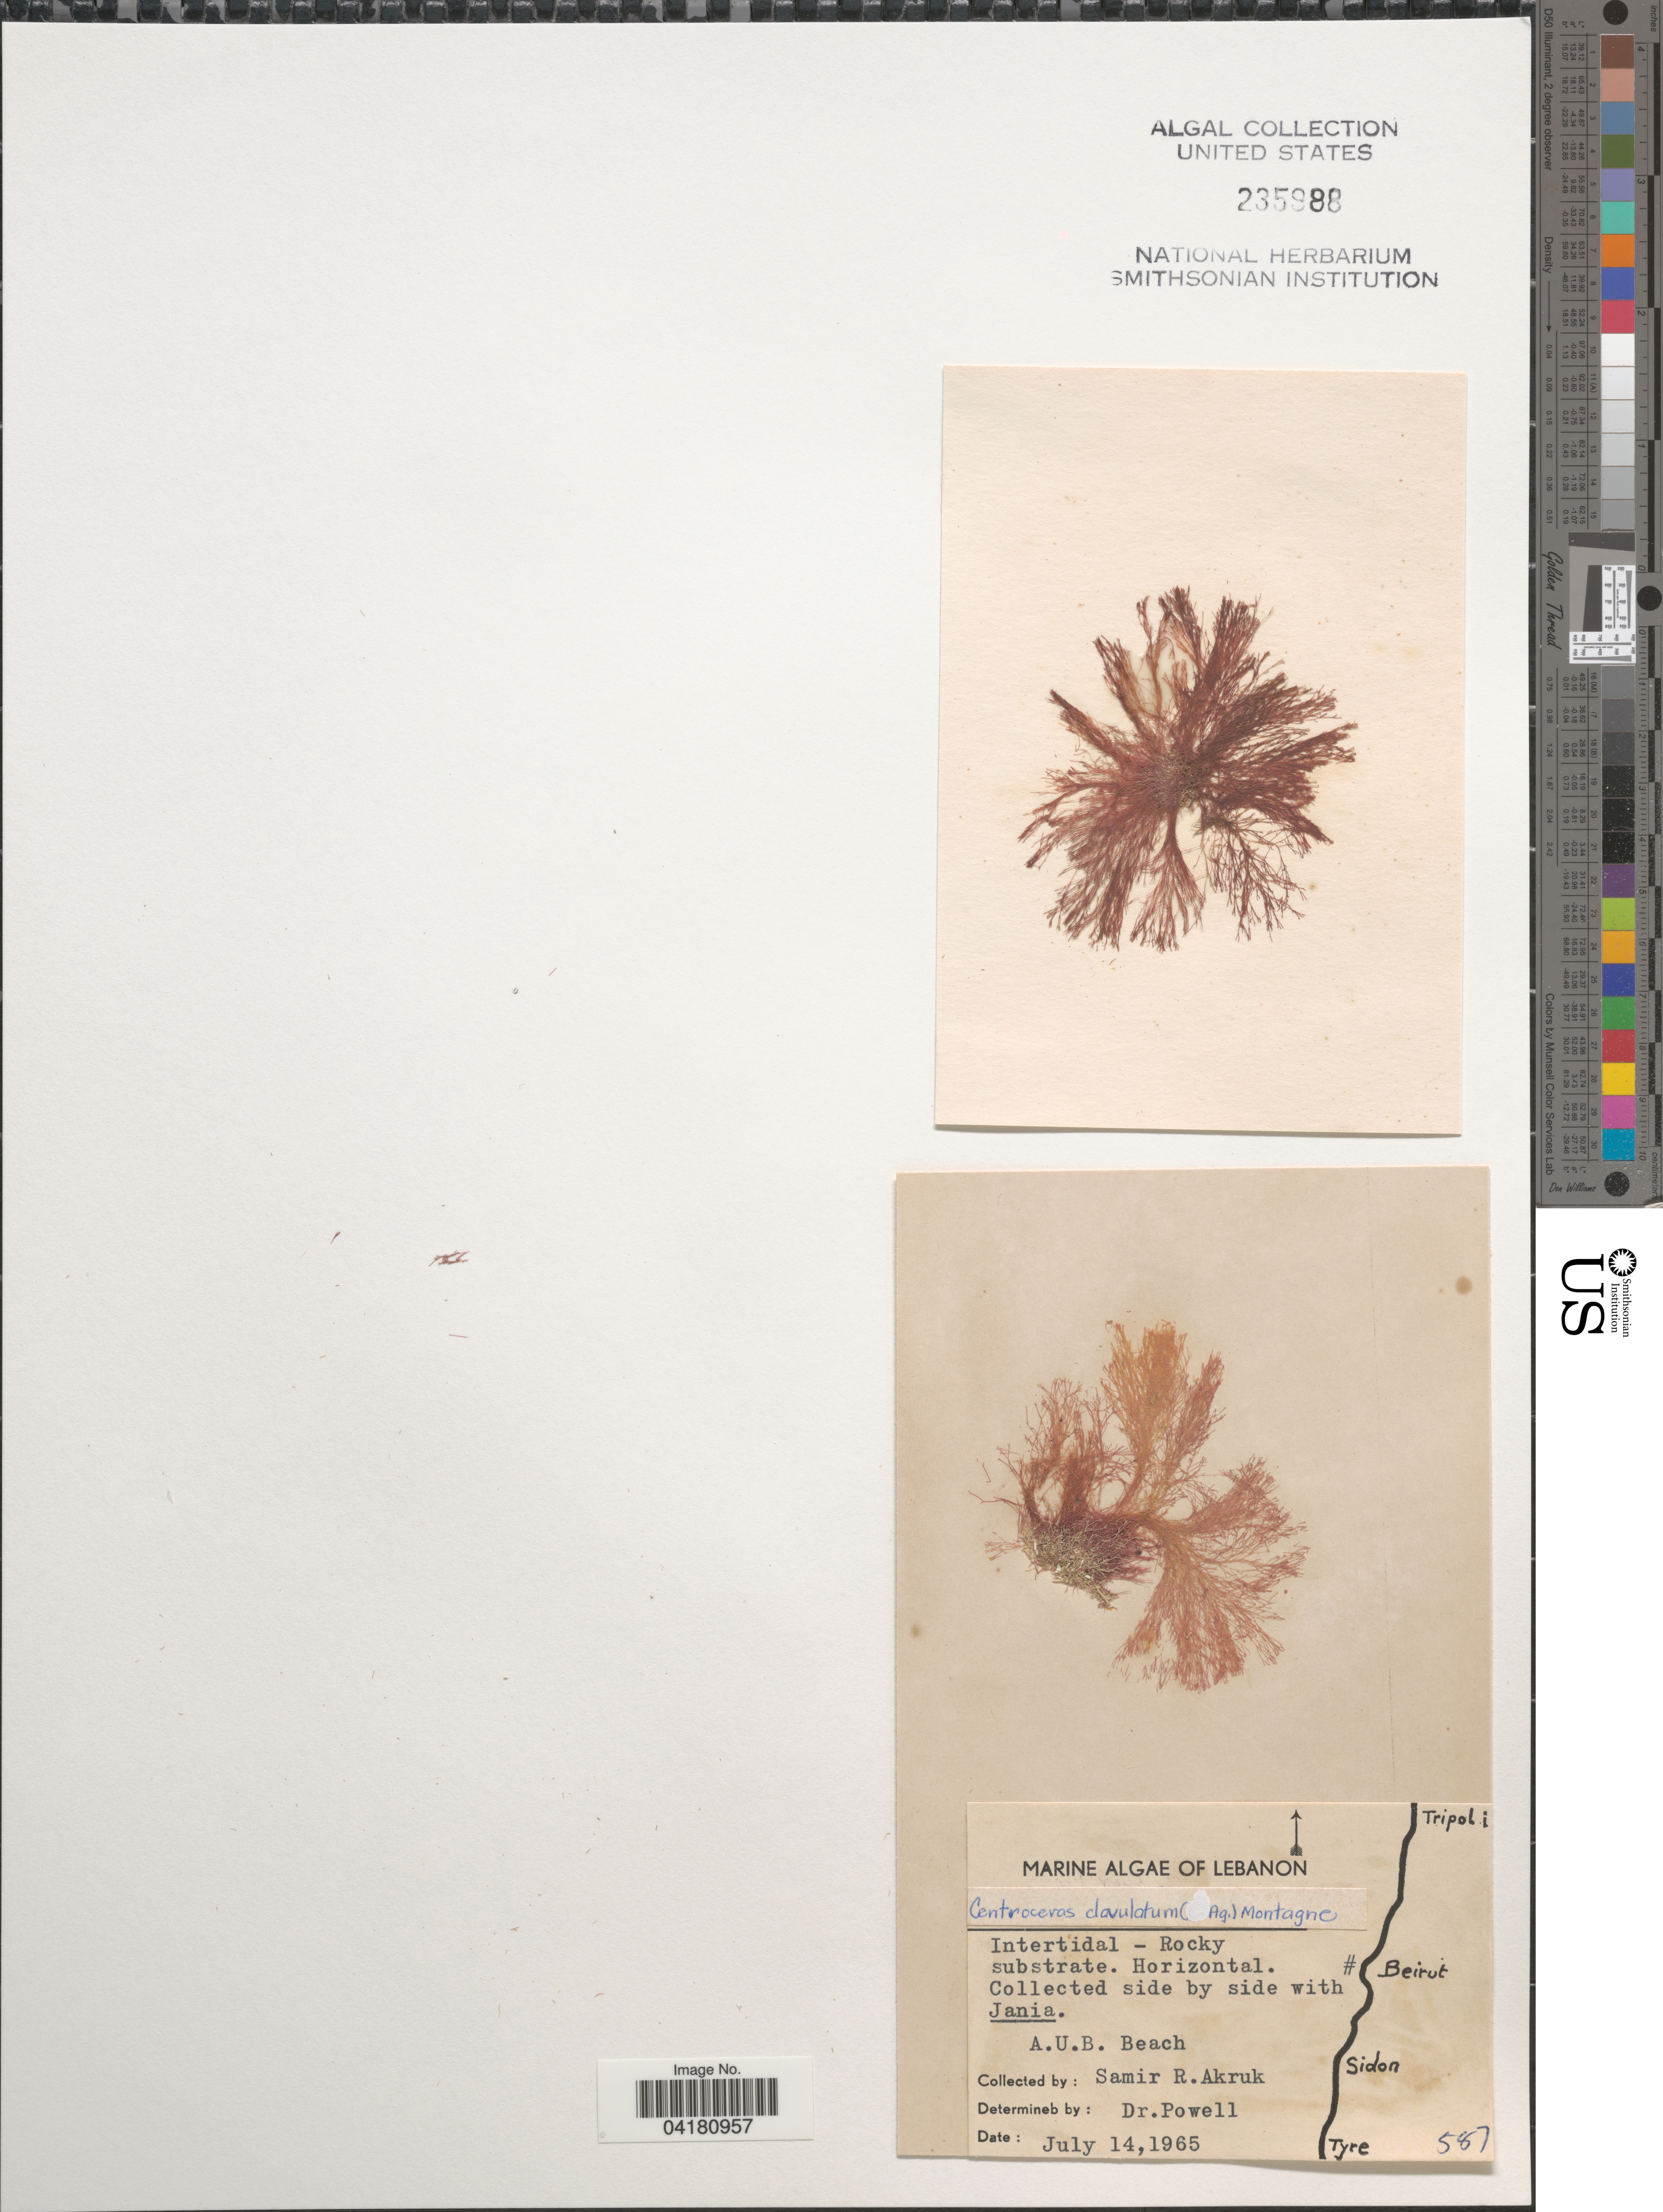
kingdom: Plantae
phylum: Rhodophyta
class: Florideophyceae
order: Ceramiales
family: Ceramiaceae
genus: Centroceras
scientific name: Centroceras clavulatum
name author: (C. Agardh) Mont.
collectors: S. Akruk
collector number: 587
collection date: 1965-07-14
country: Lebanon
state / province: Beyrouth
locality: A.U.B. Beach. Beirut.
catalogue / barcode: US 235988